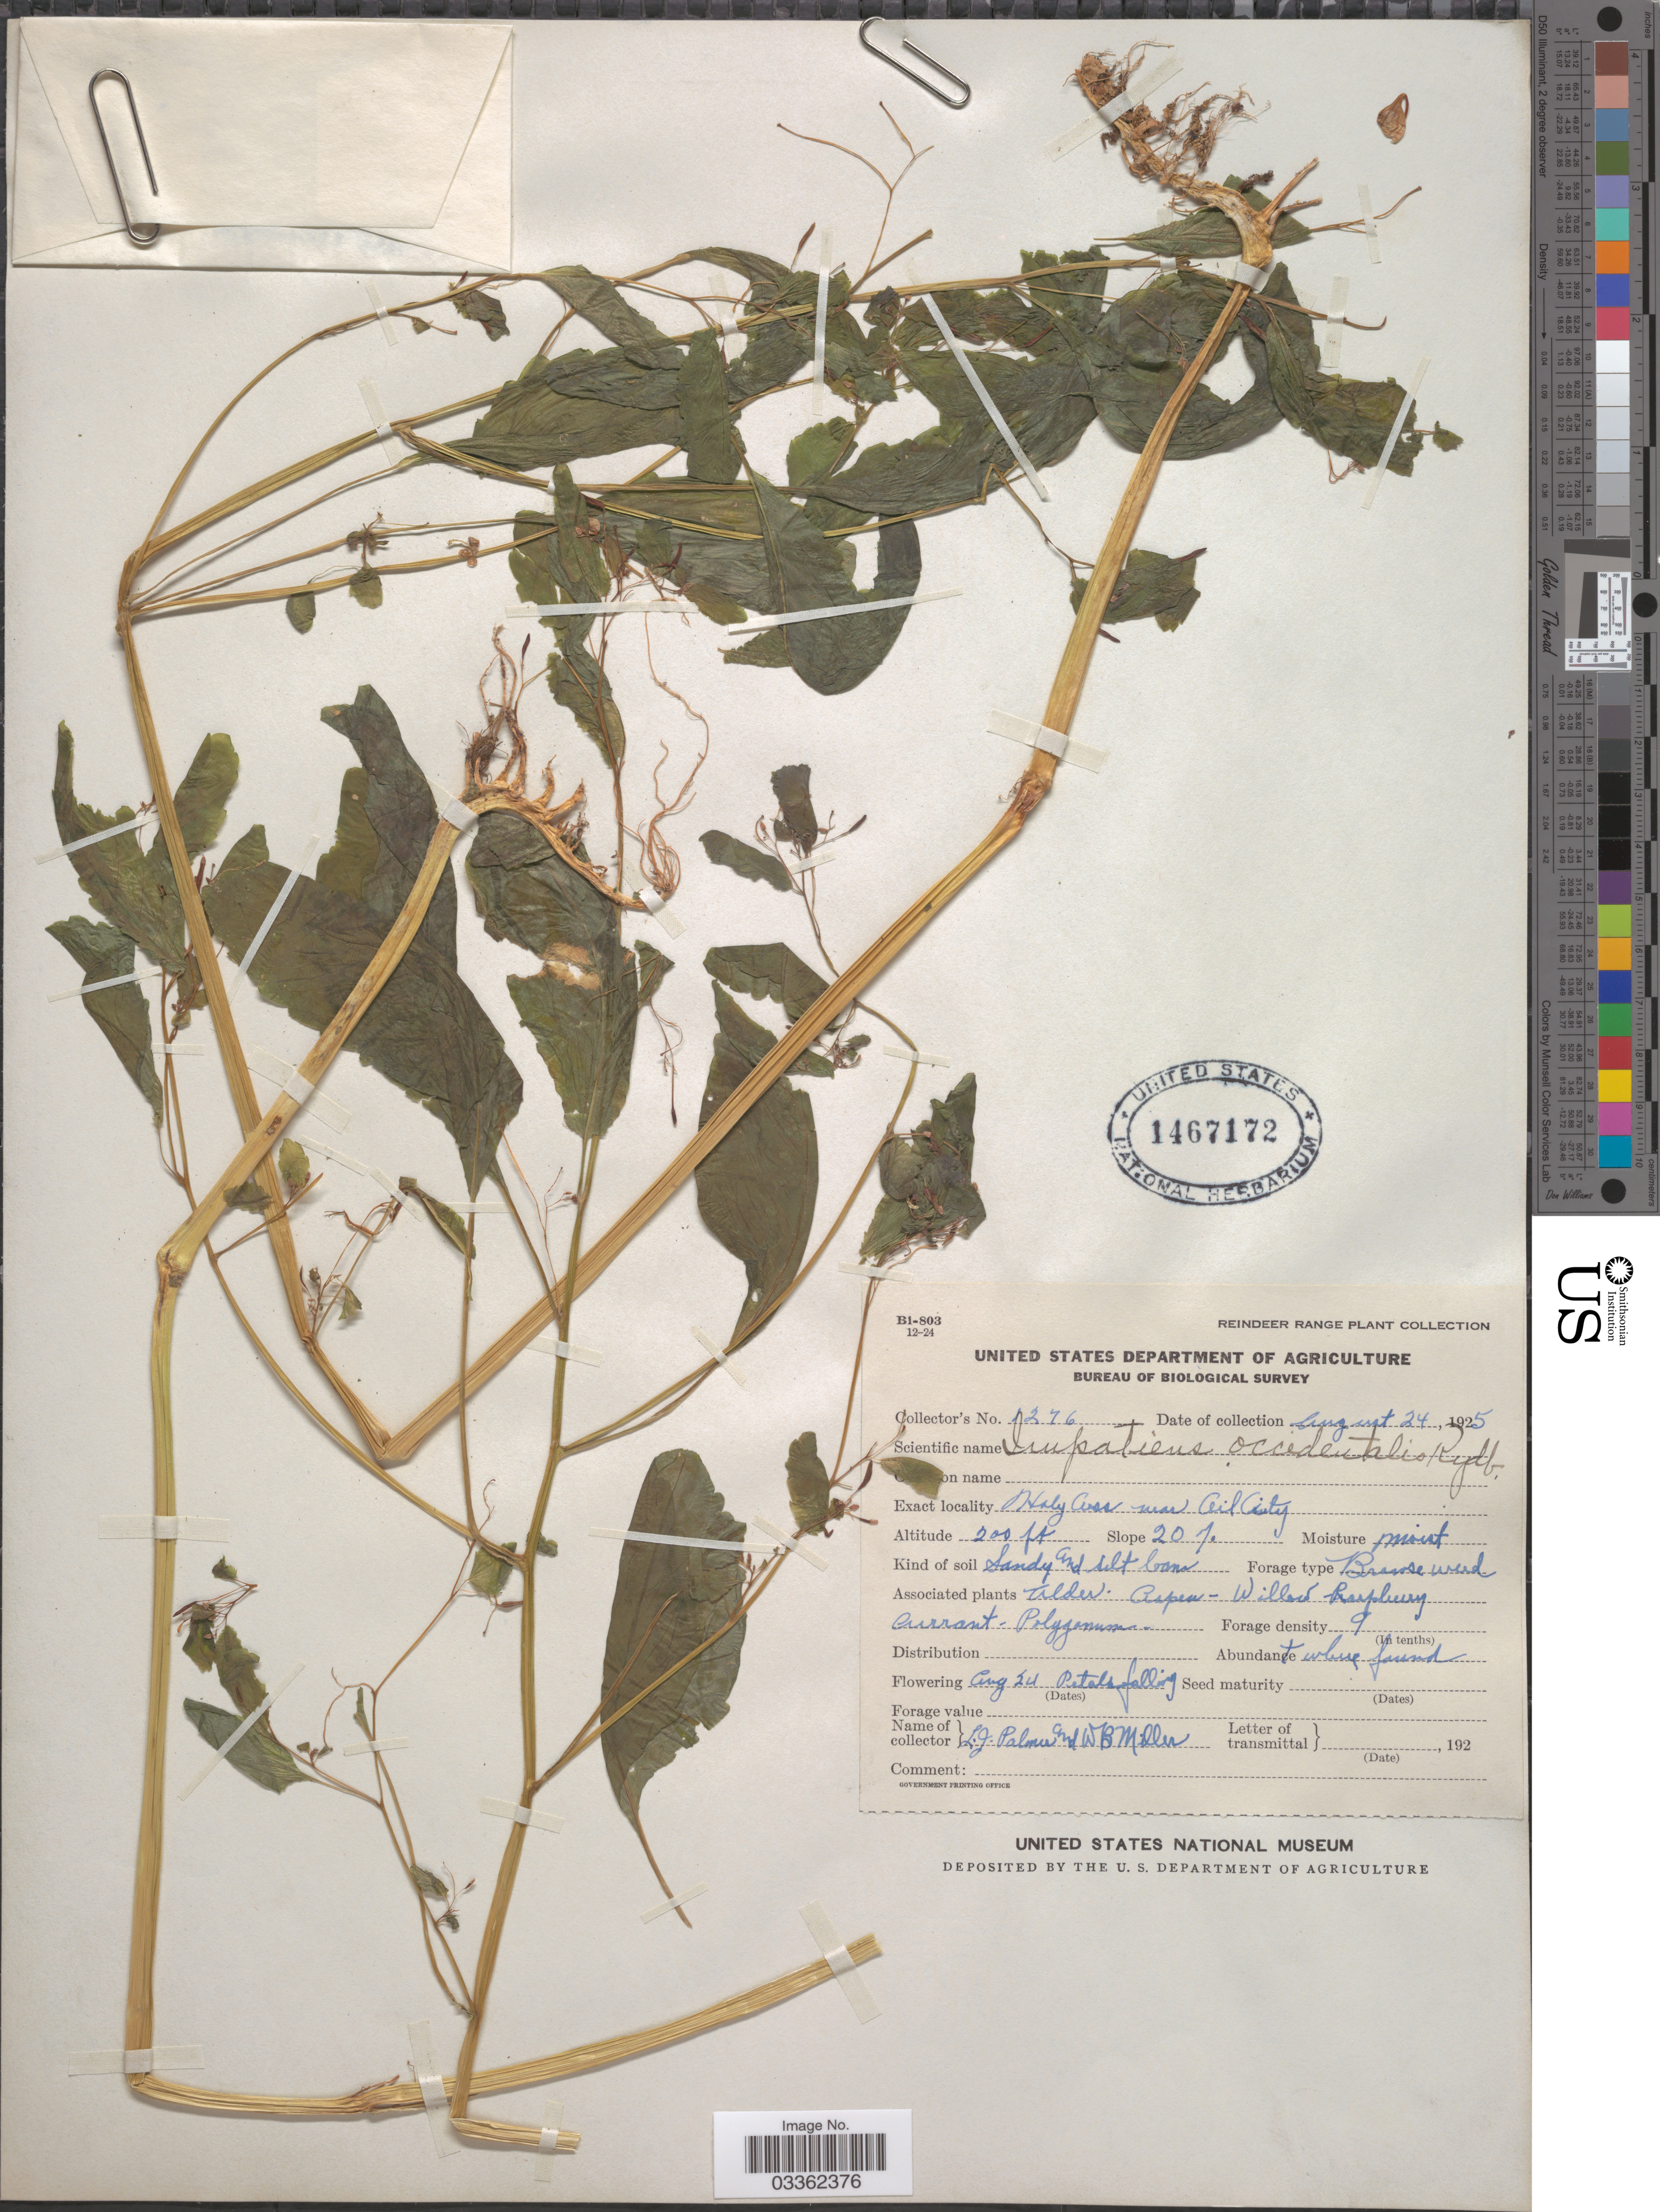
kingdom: Plantae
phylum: Tracheophyta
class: Magnoliopsida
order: Ericales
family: Balsaminaceae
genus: Impatiens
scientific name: Impatiens noli-tangere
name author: L.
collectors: L. J. Palmer & W. Miller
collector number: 1276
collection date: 1925-08-24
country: United States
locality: Holy Cross near Oil City.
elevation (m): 61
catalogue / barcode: US 1467172